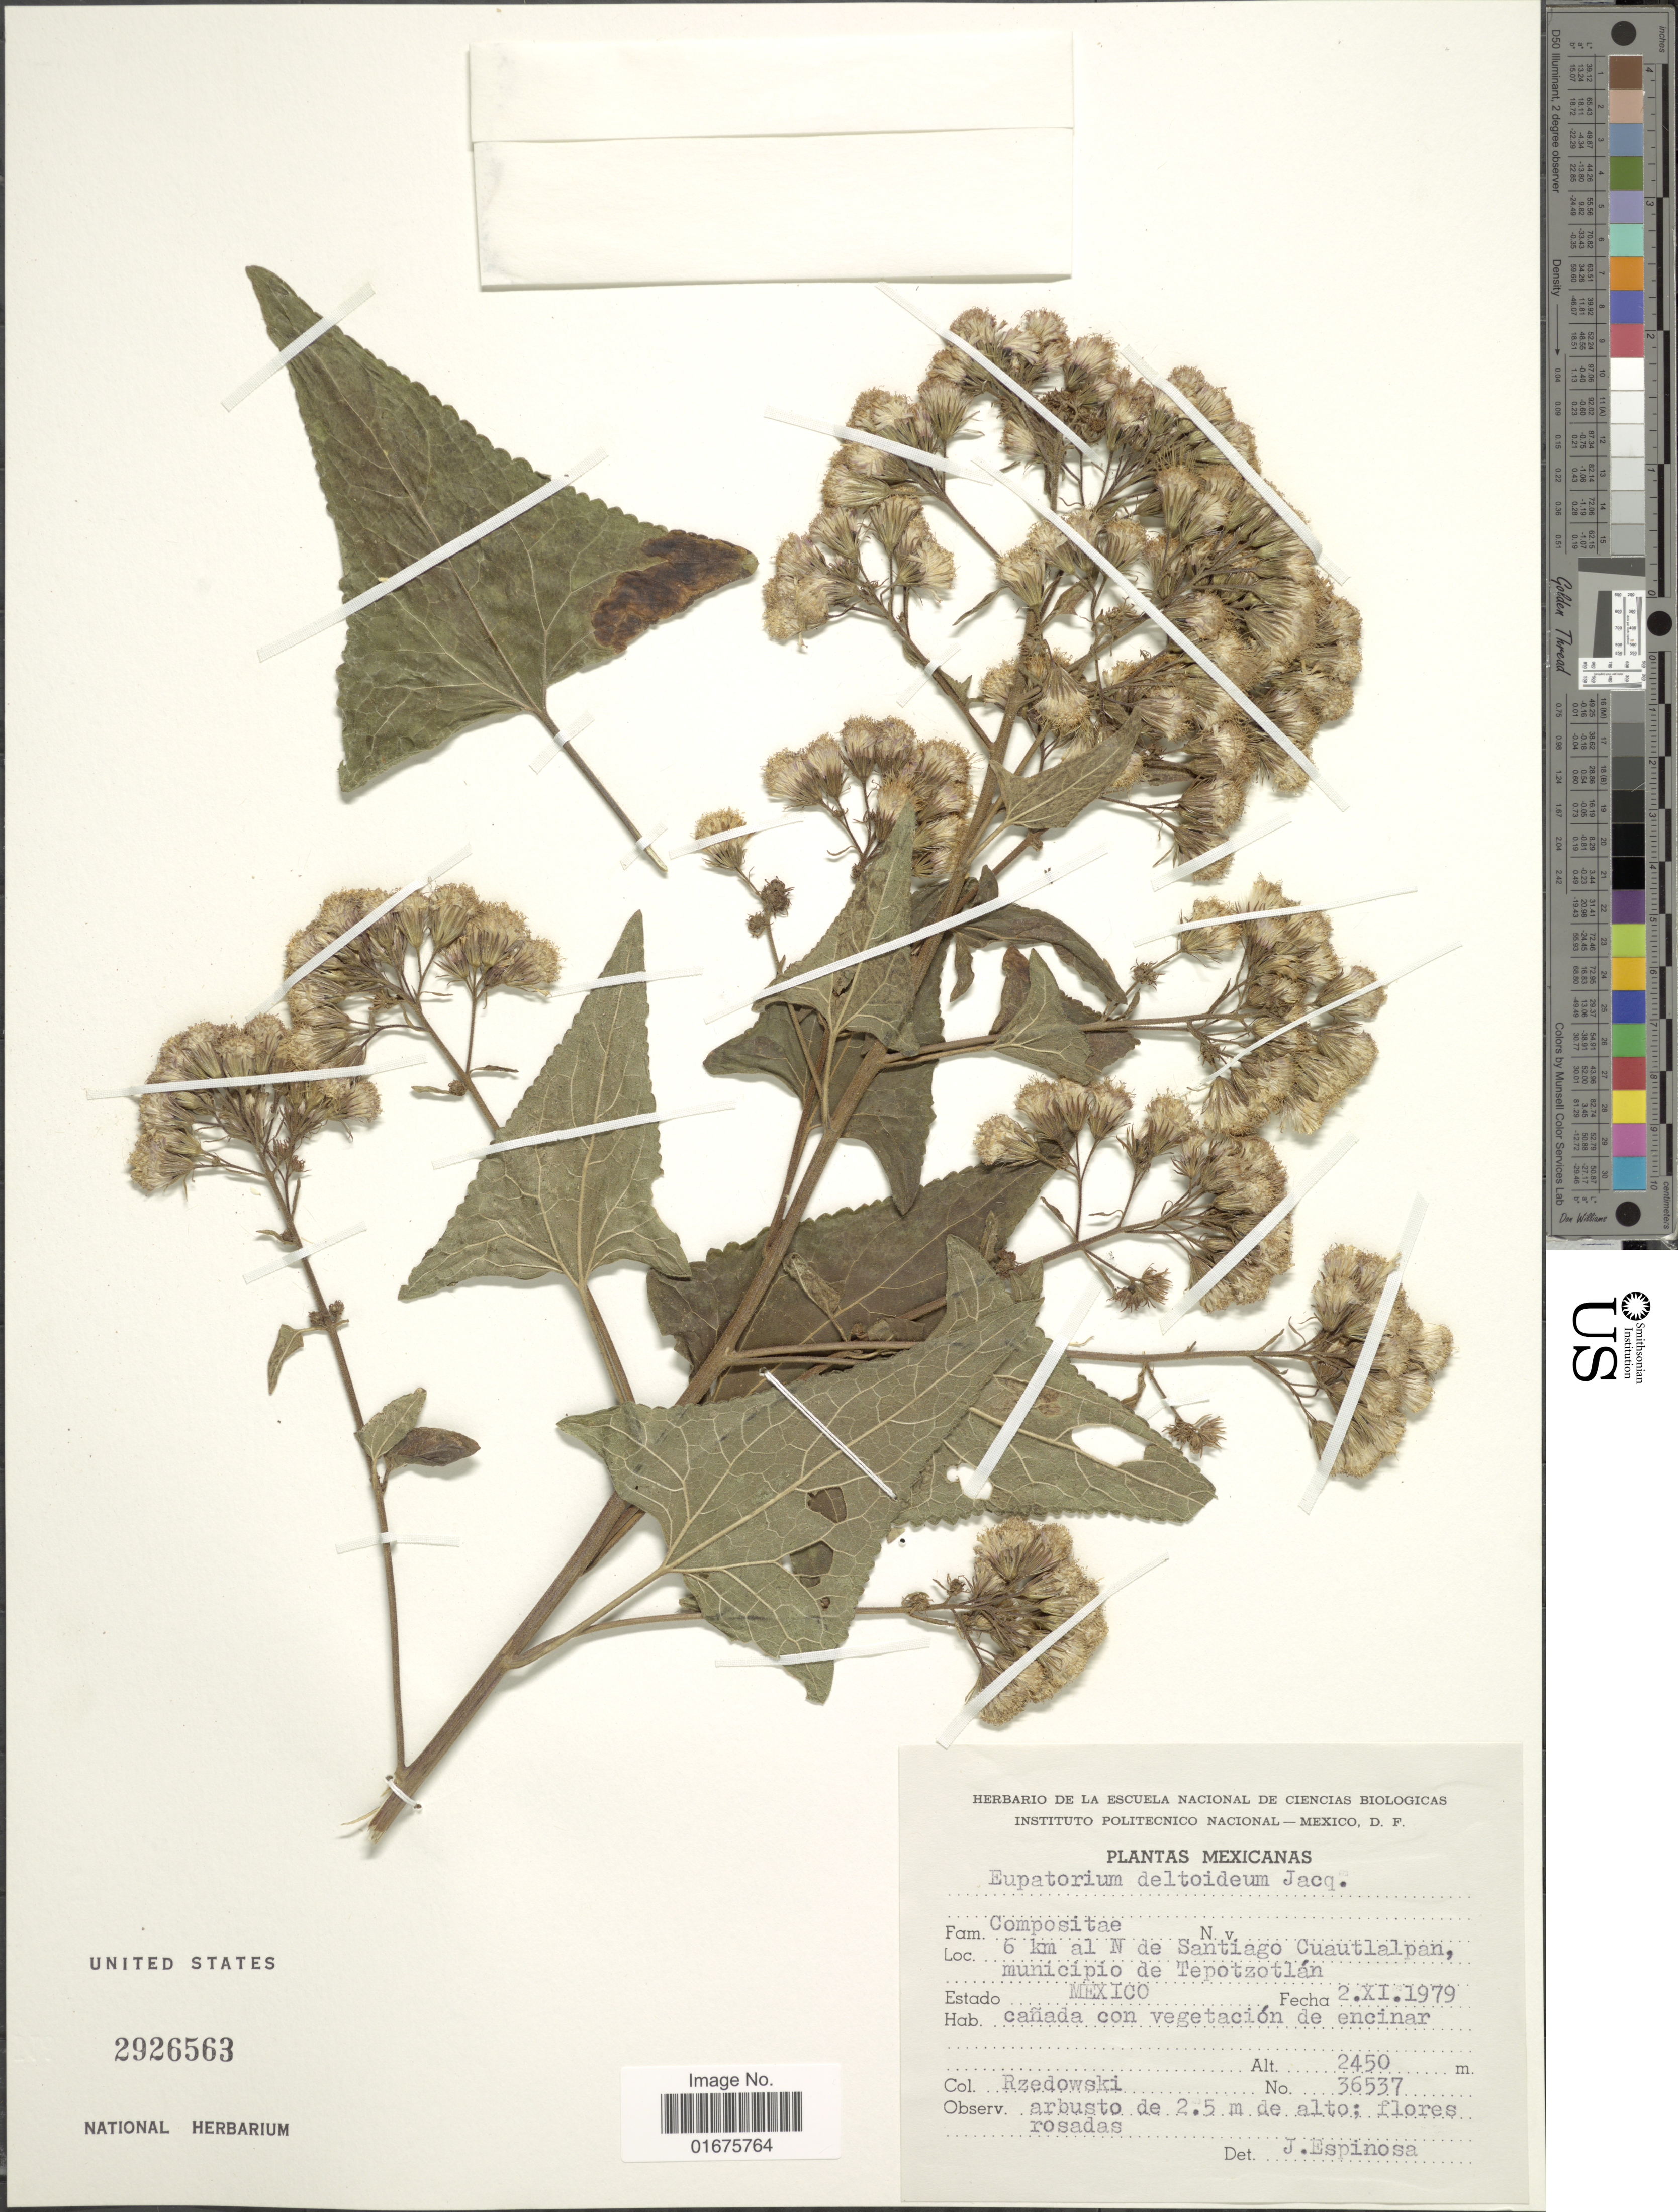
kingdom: Plantae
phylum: Tracheophyta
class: Magnoliopsida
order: Asterales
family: Asteraceae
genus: Ageratina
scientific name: Ageratina deltoidea (Jacq.) H. Rob. & R.M. King, ined.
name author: (Jacq.) H. Rob. & R.M. King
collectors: Rzedowski, --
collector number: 36537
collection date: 1979-11-02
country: Mexico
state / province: México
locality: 6 km al N de Santiago Cuautlalpan, muncipio de Tepotzotlan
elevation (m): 2450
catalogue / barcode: US 2926563